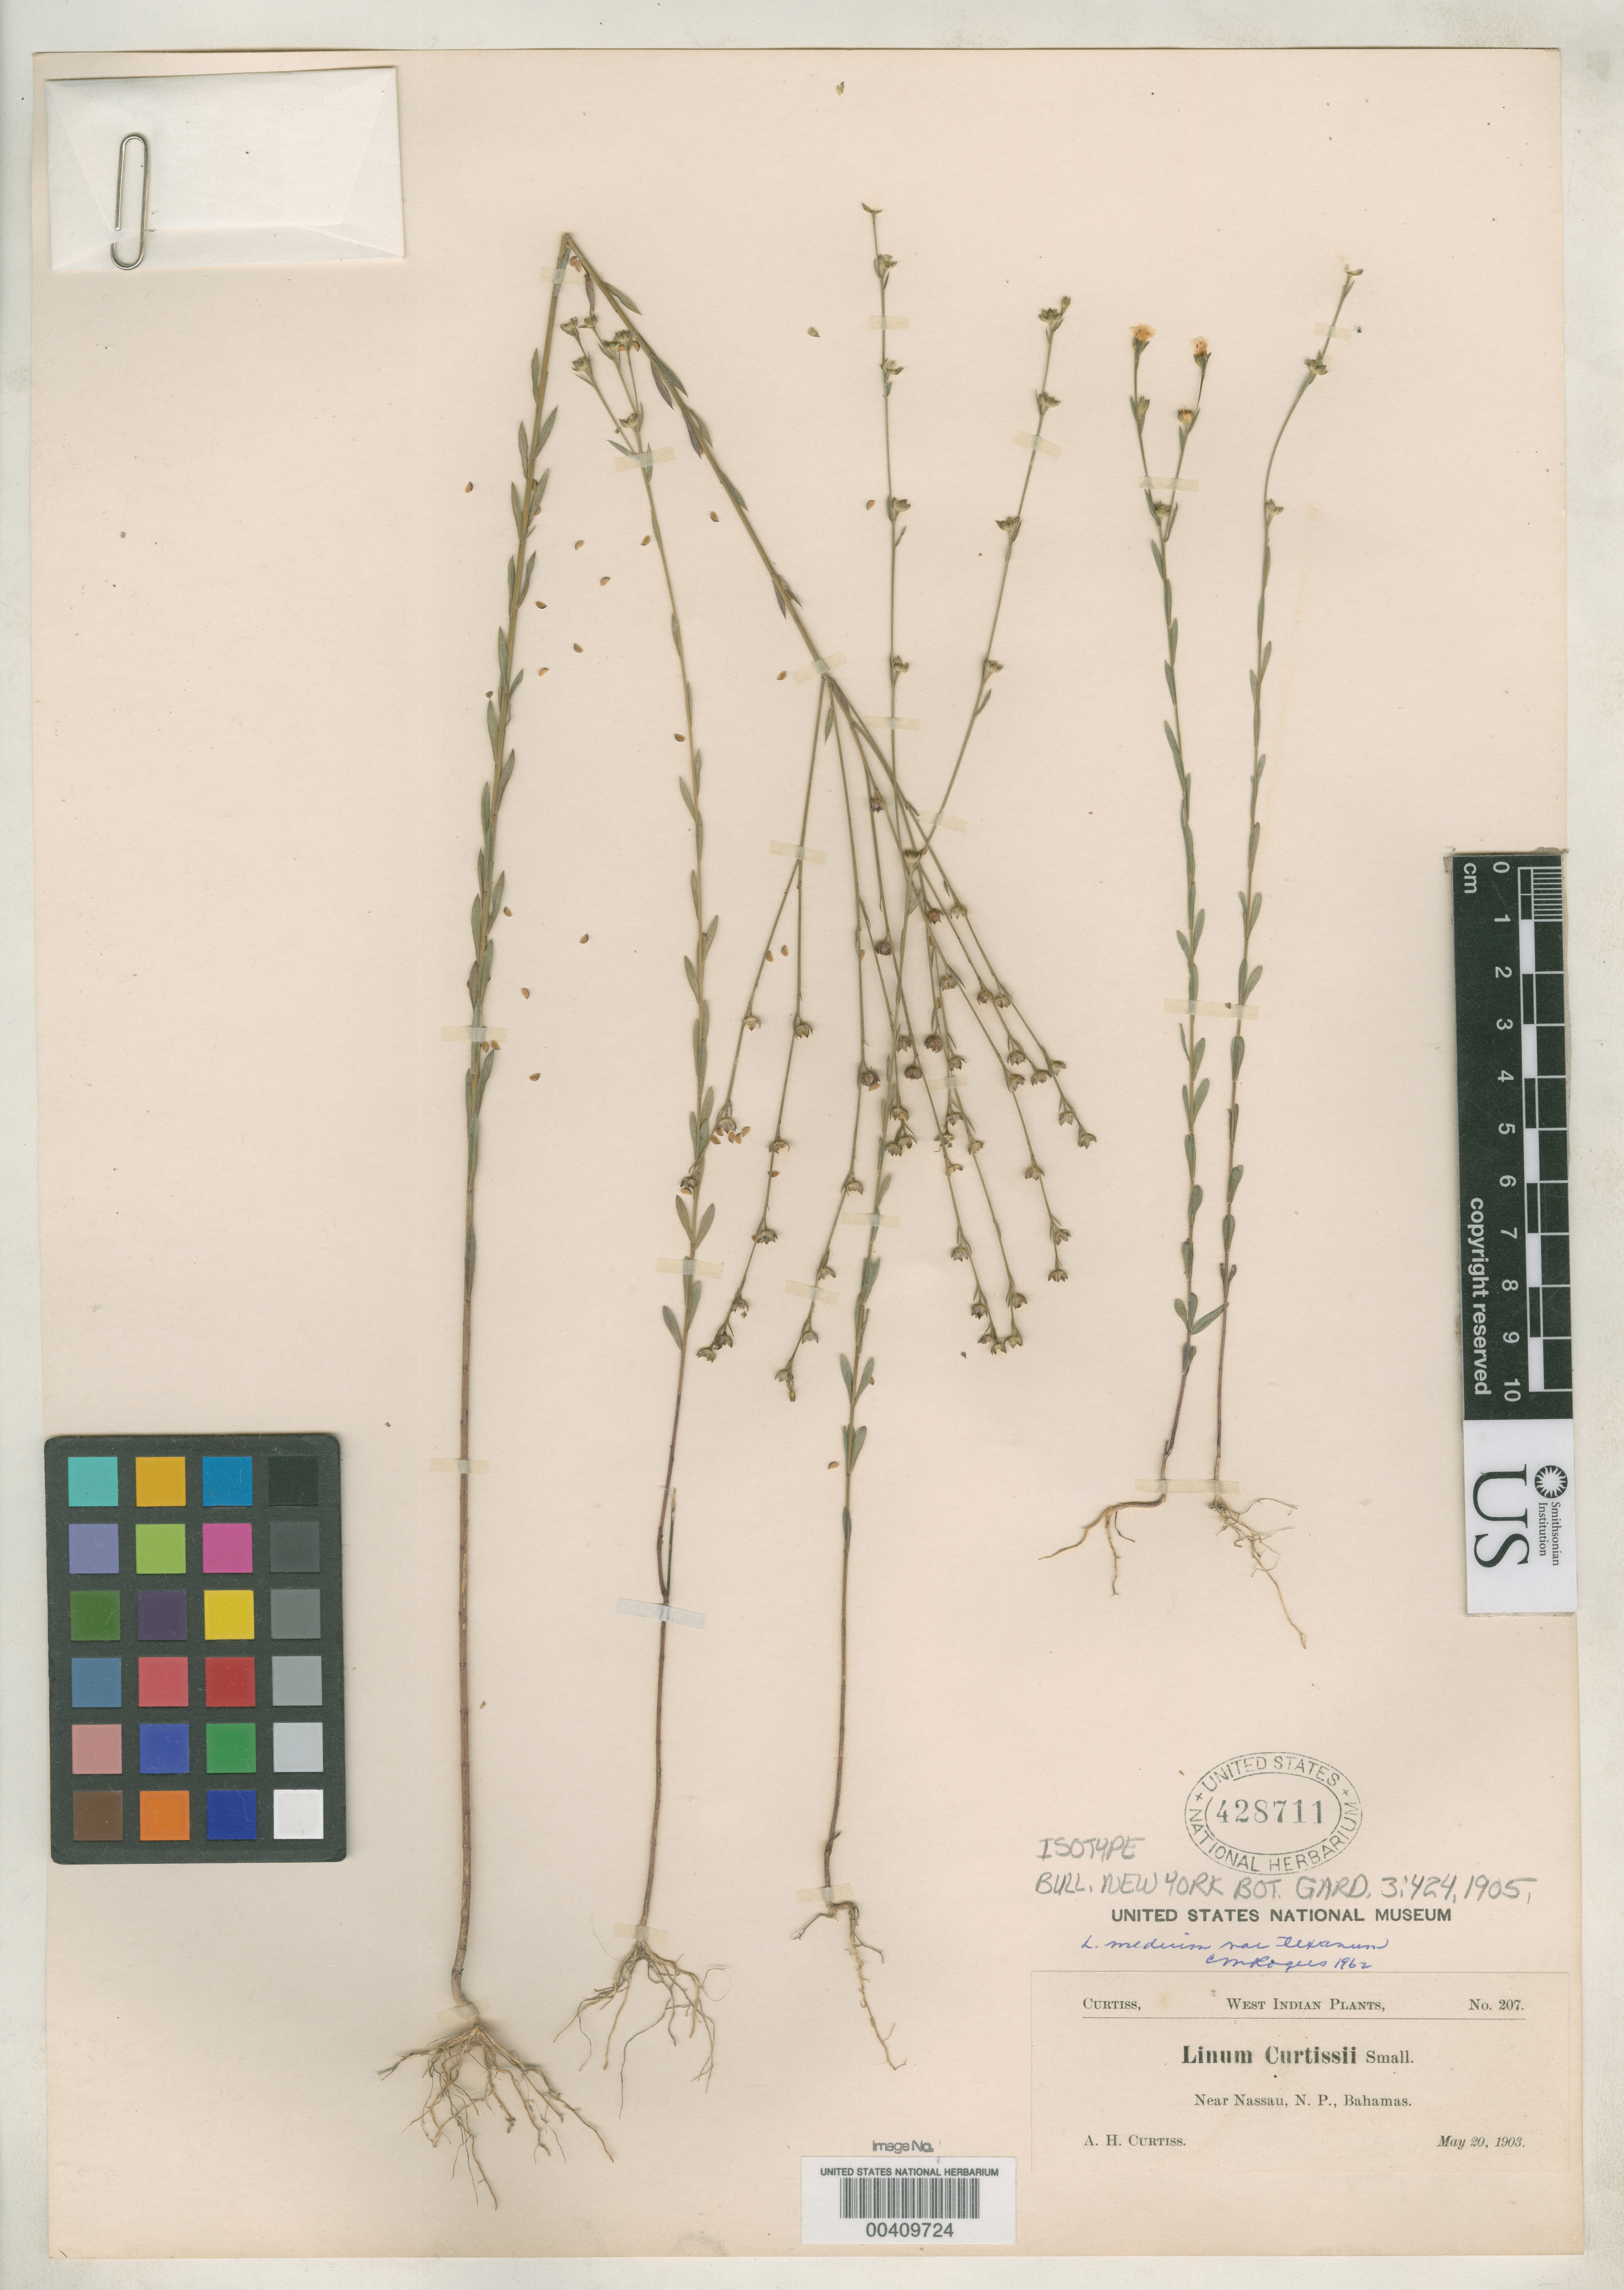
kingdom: Plantae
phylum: Tracheophyta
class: Magnoliopsida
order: Malpighiales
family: Linaceae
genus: Linum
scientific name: Linum curtissii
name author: Small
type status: Isotype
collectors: A. H. Curtiss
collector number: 207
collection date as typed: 20 May 1903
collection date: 1903-05-20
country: Bahamas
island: New Providence Island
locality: Near Nassau.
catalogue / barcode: US 428711